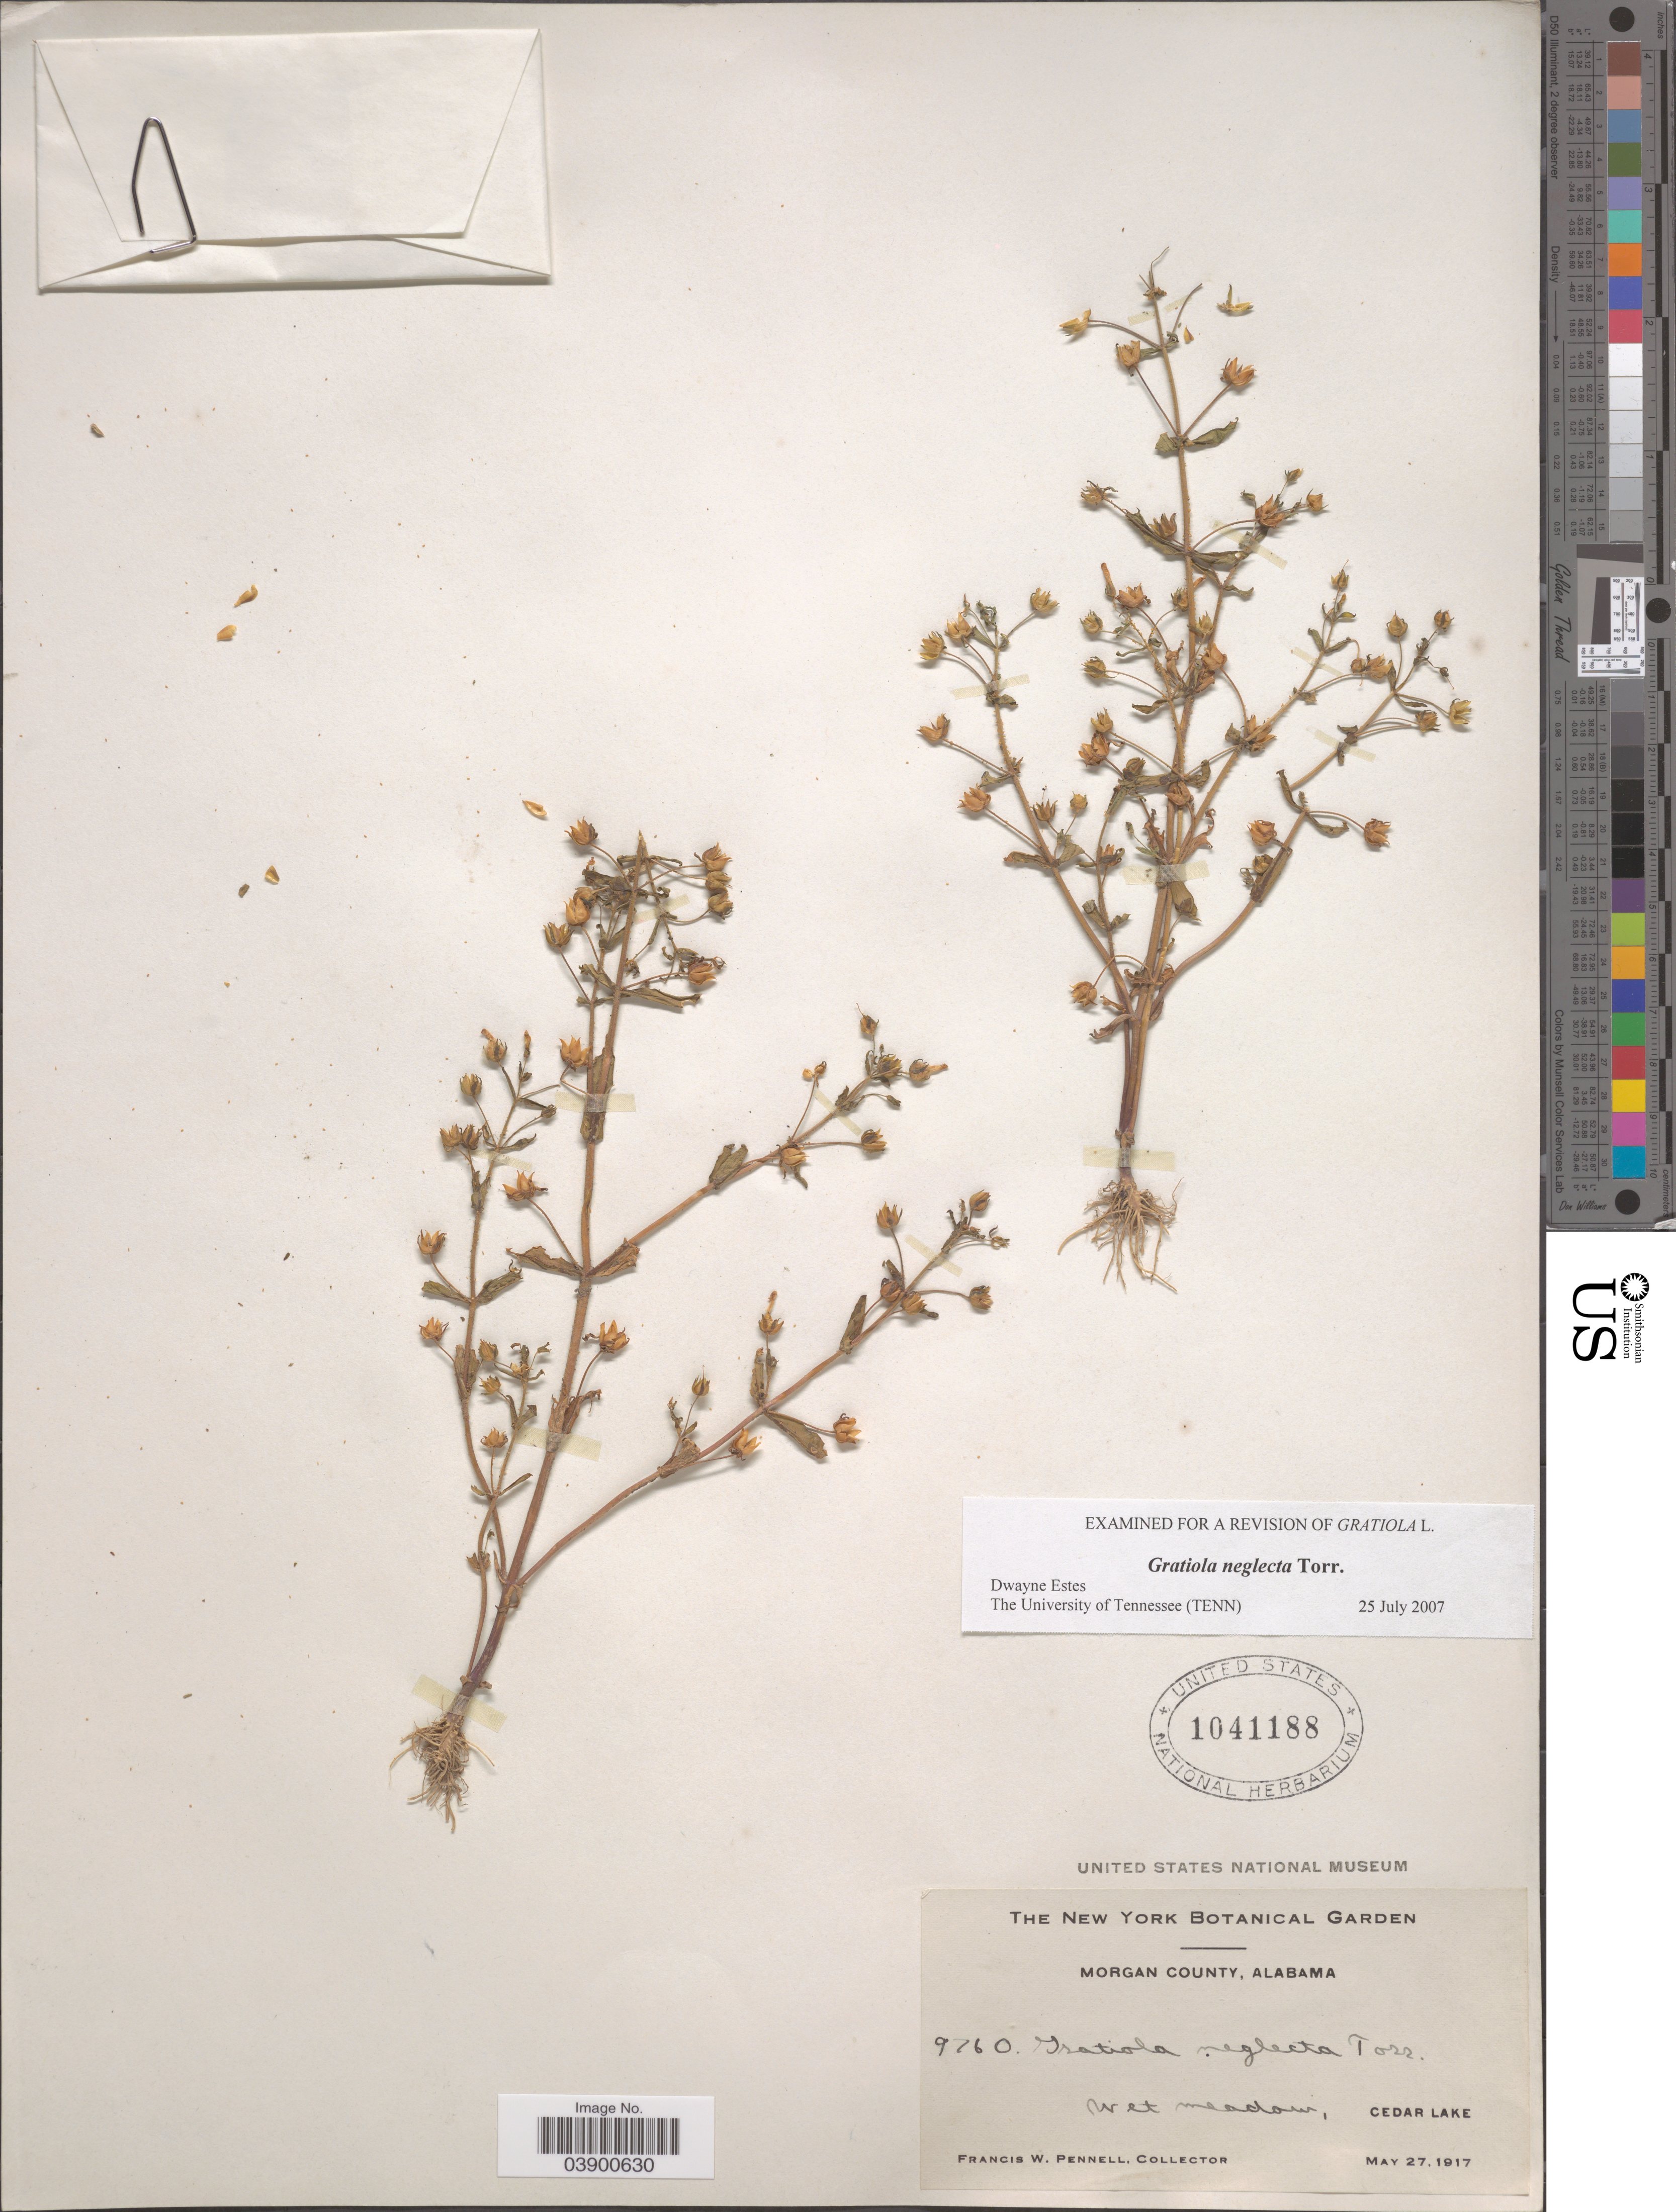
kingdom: Plantae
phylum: Tracheophyta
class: Magnoliopsida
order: Lamiales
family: Plantaginaceae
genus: Gratiola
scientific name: Gratiola neglecta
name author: Torr.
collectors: F. W. Pennell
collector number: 9760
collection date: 1917-05-27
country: United States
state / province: Alabama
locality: Morgan County. Cedar Lake.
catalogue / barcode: US 1041188